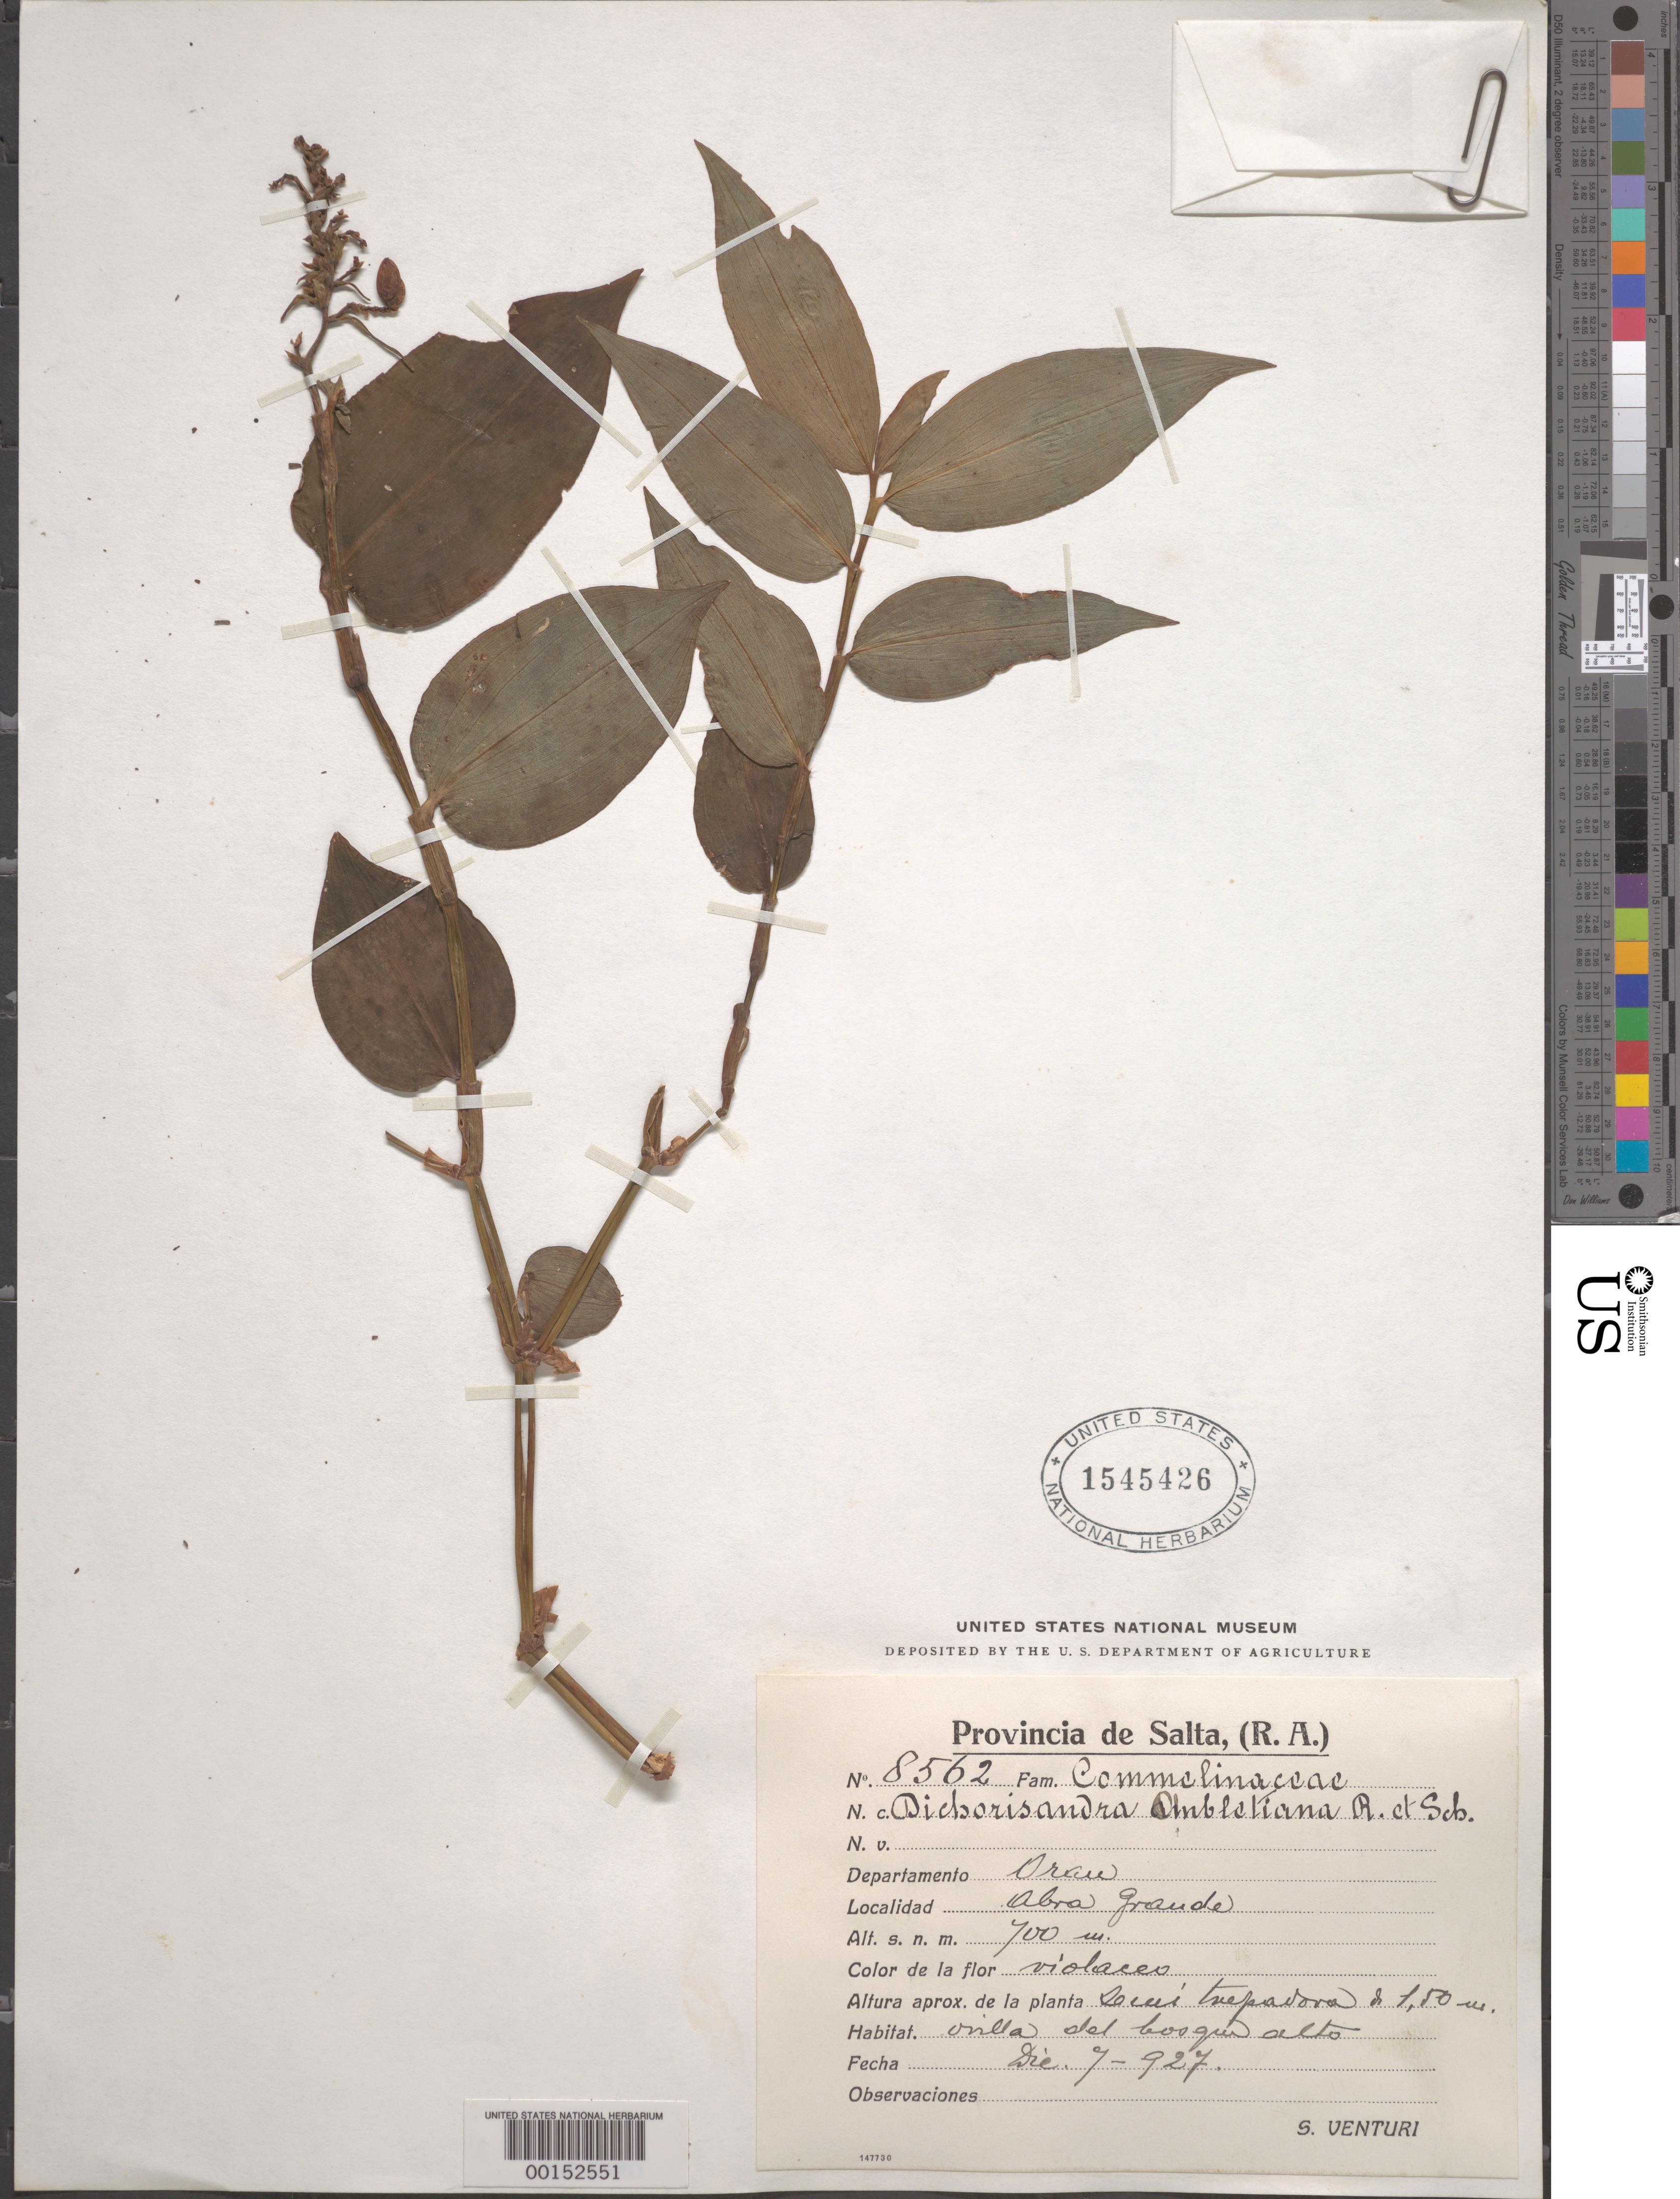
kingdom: Plantae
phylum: Tracheophyta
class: Liliopsida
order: Commelinales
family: Commelinaceae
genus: Dichorisandra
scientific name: Dichorisandra hexandra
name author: (Aubl.) Standl.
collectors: S. Venturi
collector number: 8562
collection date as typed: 07 Dec 1927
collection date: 1927-12-07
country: Argentina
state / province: Salta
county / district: Orán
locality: Abra Grande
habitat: Semi-evergreen forest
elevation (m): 700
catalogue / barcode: US 1545426